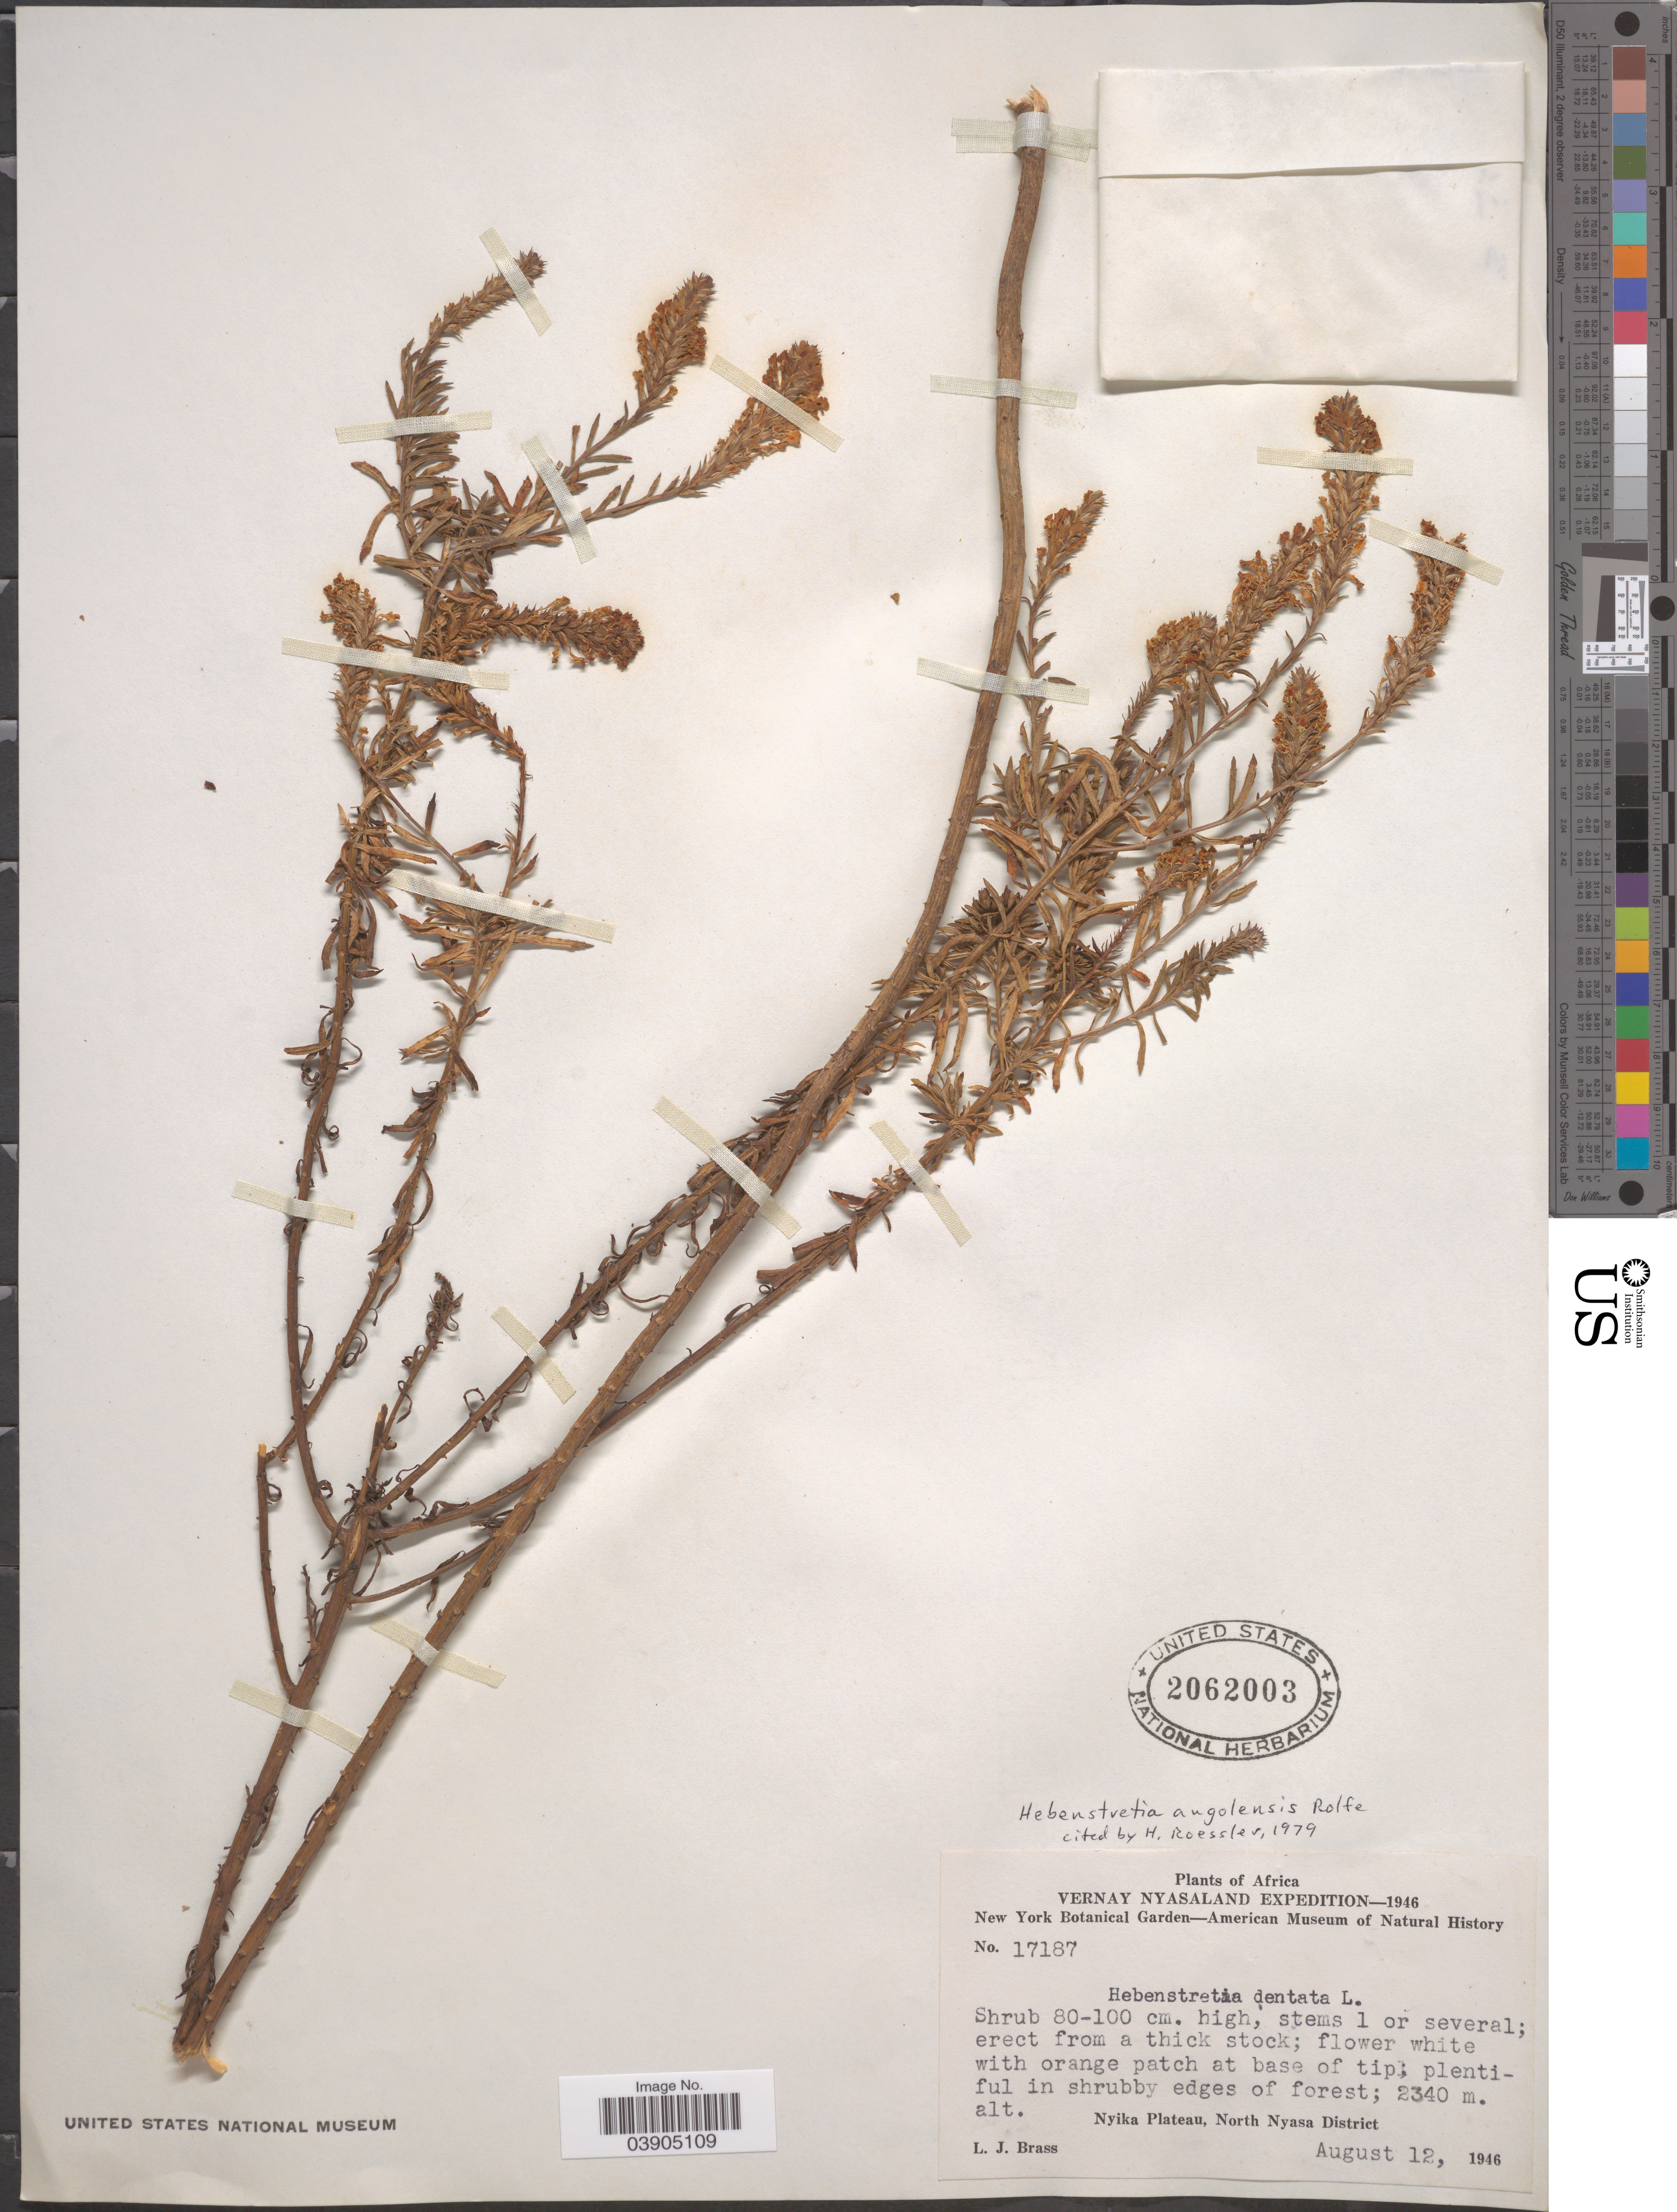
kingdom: Plantae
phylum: Tracheophyta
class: Magnoliopsida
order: Lamiales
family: Scrophulariaceae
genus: Hebenstretia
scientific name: Hebenstretia angolensis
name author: Rolfe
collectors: L. J. Brass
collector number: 17187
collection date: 1946-08-12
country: Malawi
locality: Vernay Nyasaland. Nyika Plateau, North Nyasa District.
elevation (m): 2340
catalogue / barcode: US 2062003